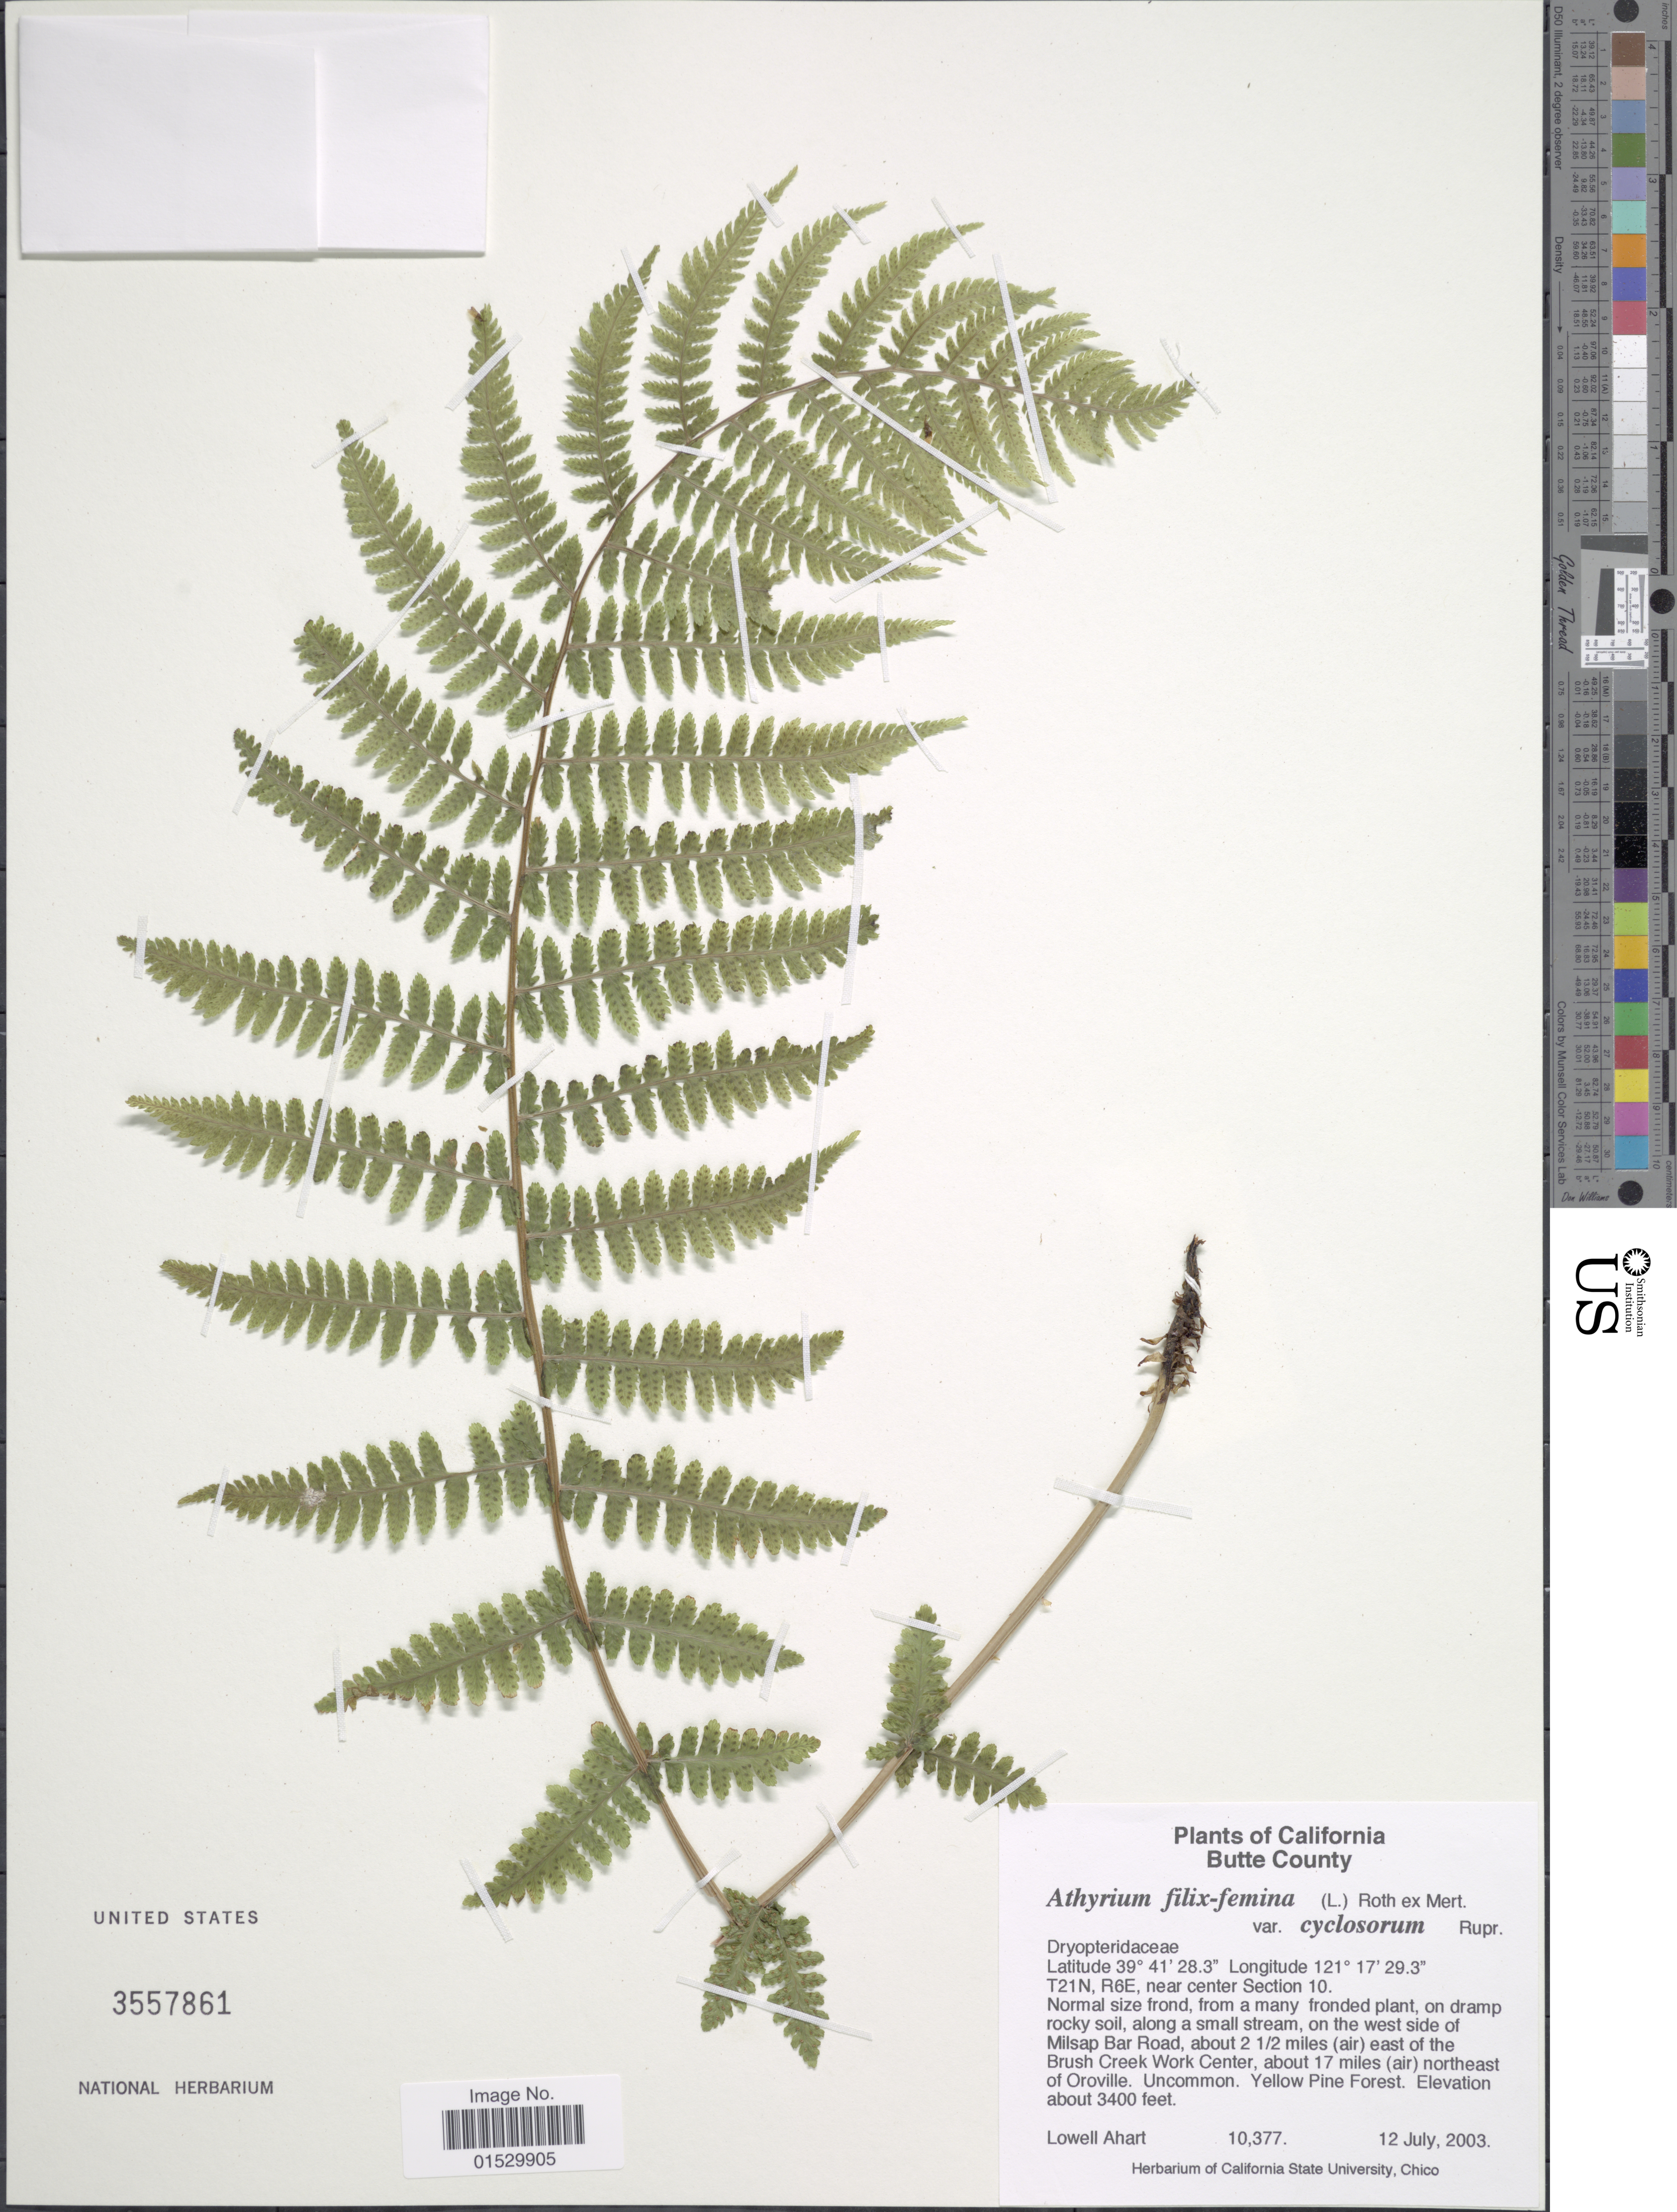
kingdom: Plantae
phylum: Tracheophyta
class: Polypodiopsida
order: Polypodiales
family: Athyriaceae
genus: Athyrium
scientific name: Athyrium filix-femina subsp. cyclosorum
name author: (Rupr.) C. Chr.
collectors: L. Ahart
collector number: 10377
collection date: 2003-07-12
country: United States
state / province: California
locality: T21N, R6E, near center section 10. Normal size frond, from a many fronded plant, on dramp rocky soil, along a small stream, on the west side of Milsap Bar Road, about 2 ½ miles (air) northeast of Oroville. Uncommon. Yellow Pine Forest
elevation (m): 1036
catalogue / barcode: US 3557861